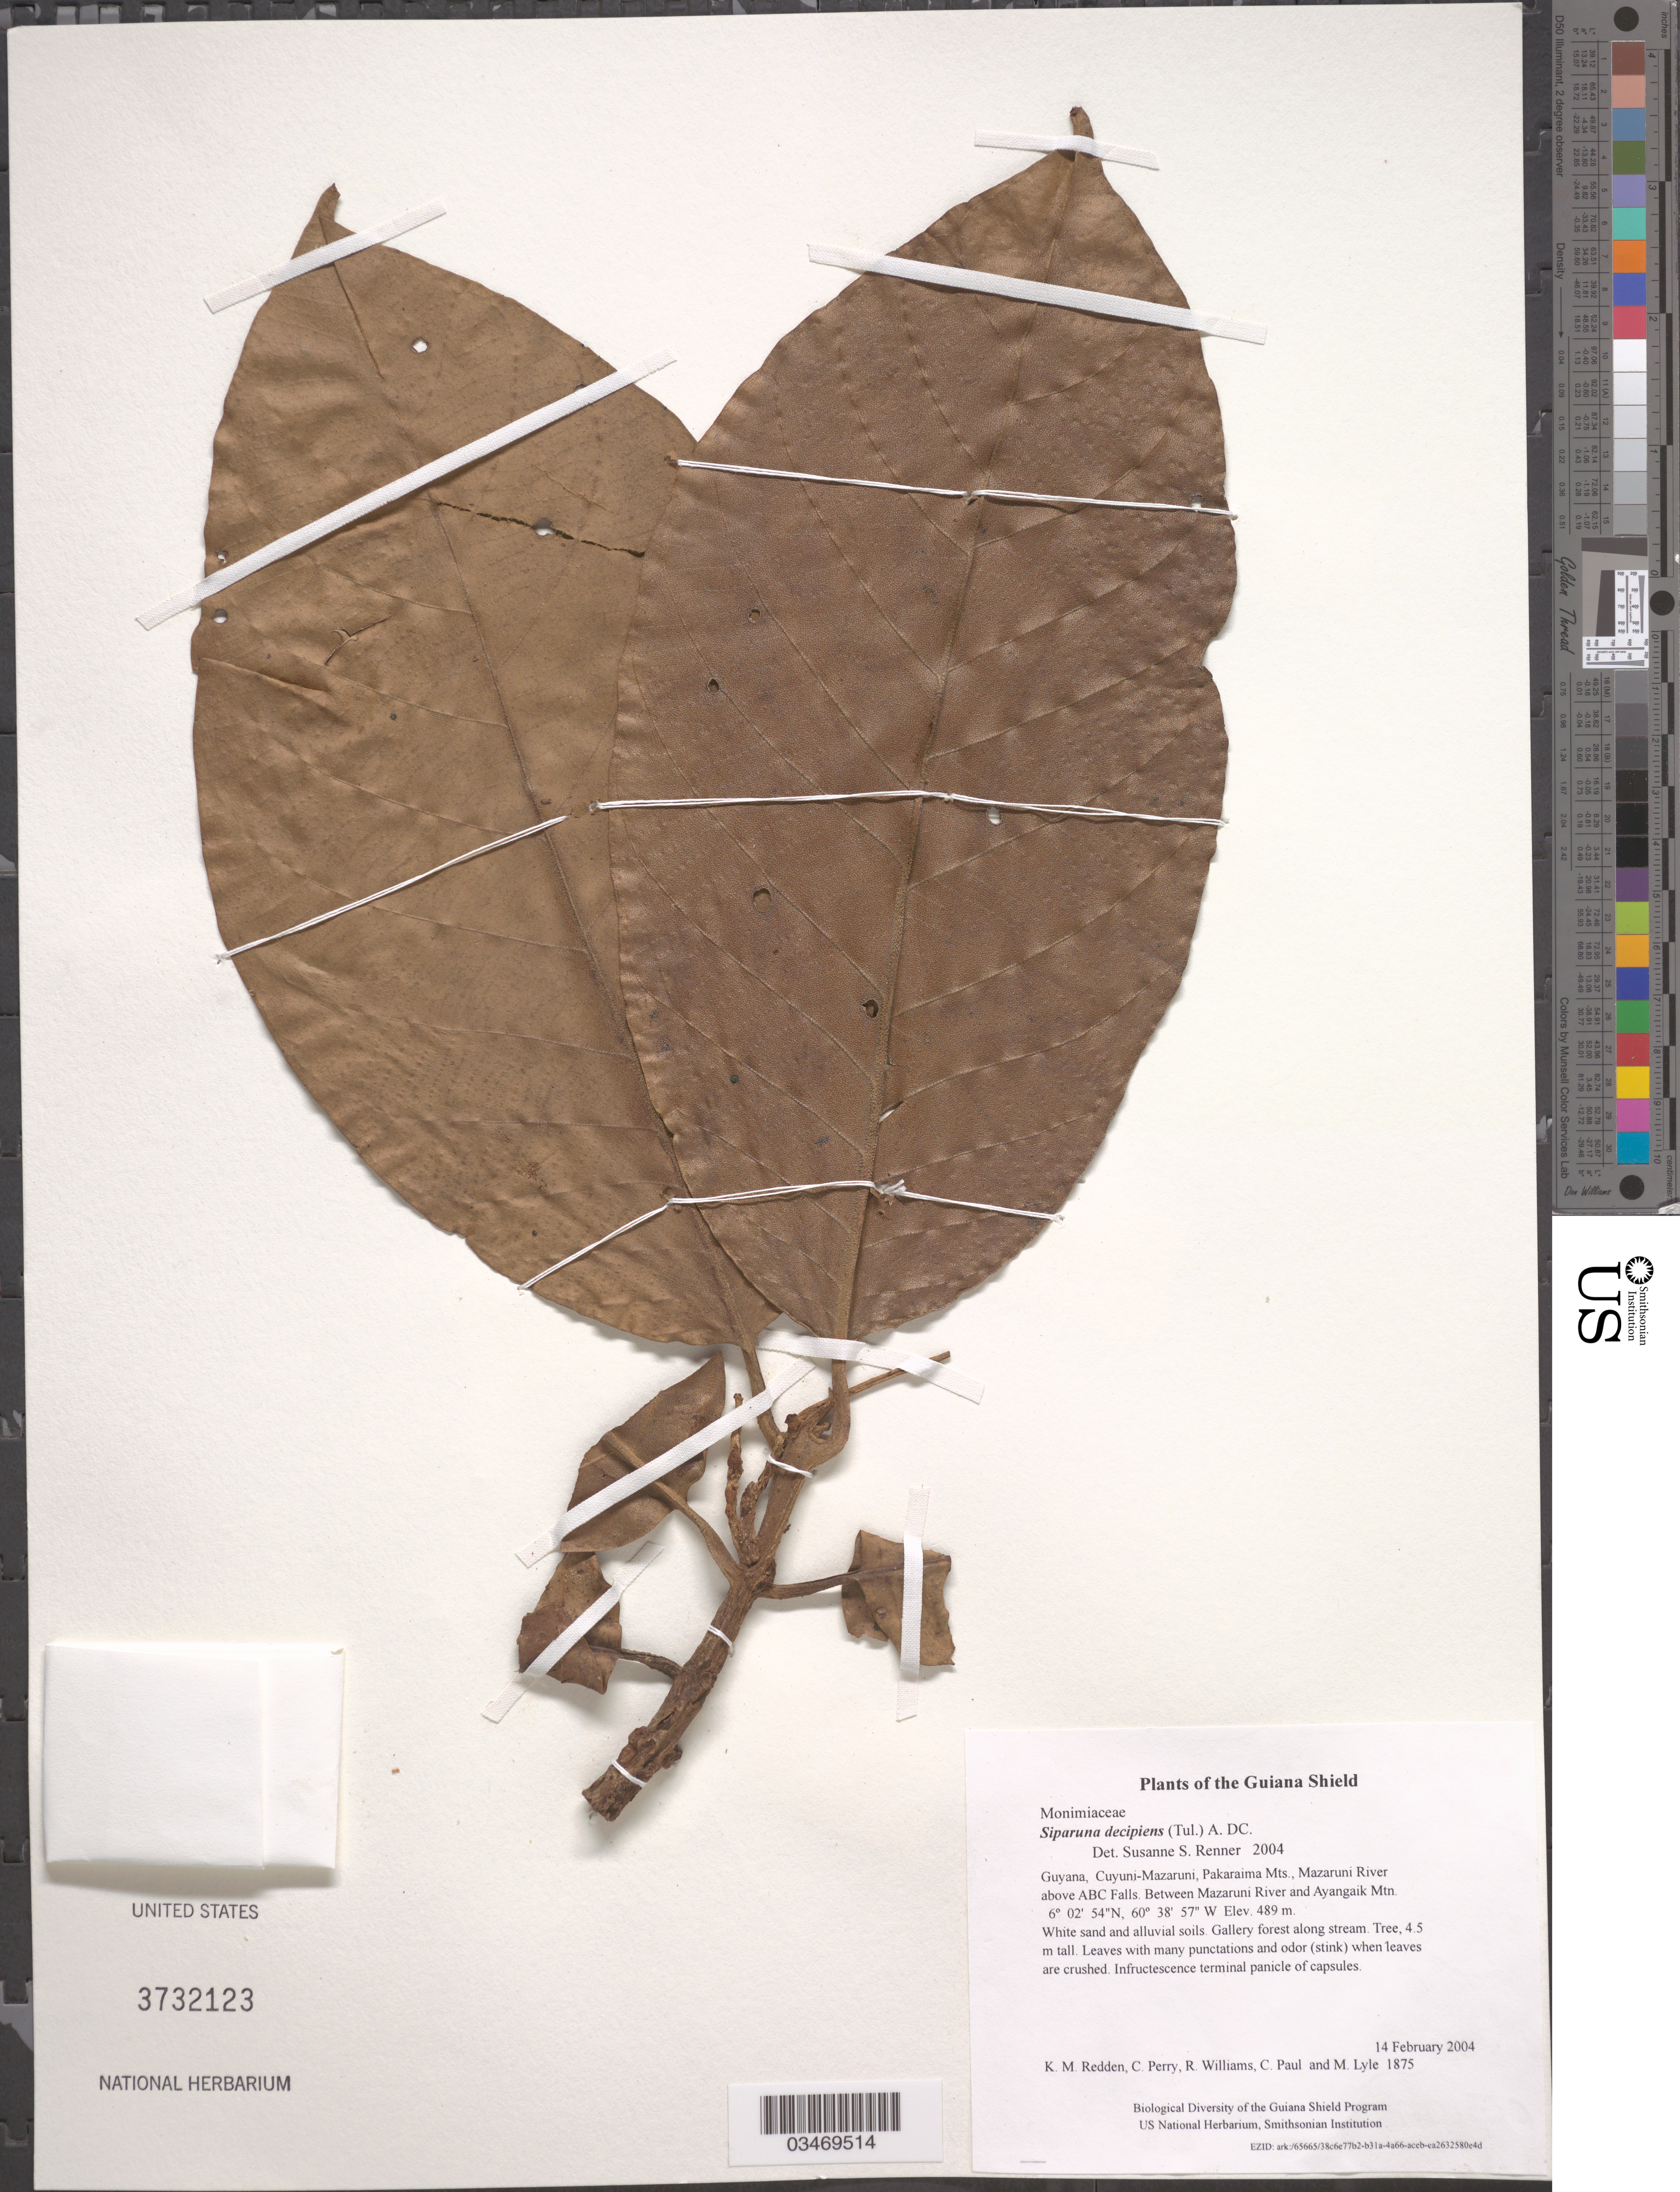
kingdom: Plantae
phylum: Tracheophyta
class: Magnoliopsida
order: Laurales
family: Siparunaceae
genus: Siparuna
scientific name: Siparuna decipiens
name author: (Tul.) A. DC.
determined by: Renner, S. S.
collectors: K. M. Redden, C. Perry, R. Williams, C. Paul & M. Lyle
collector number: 1875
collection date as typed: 14 February 2004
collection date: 2004-02-14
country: Guyana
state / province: Cuyuni-Mazaruni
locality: Pakaraima Mts., Mazaruni River above ABC Falls. Between Mazaruni River and Ayangaik Mtn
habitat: White sand and alluvial soils. Gallery forest along stream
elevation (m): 489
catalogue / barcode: US 3732123